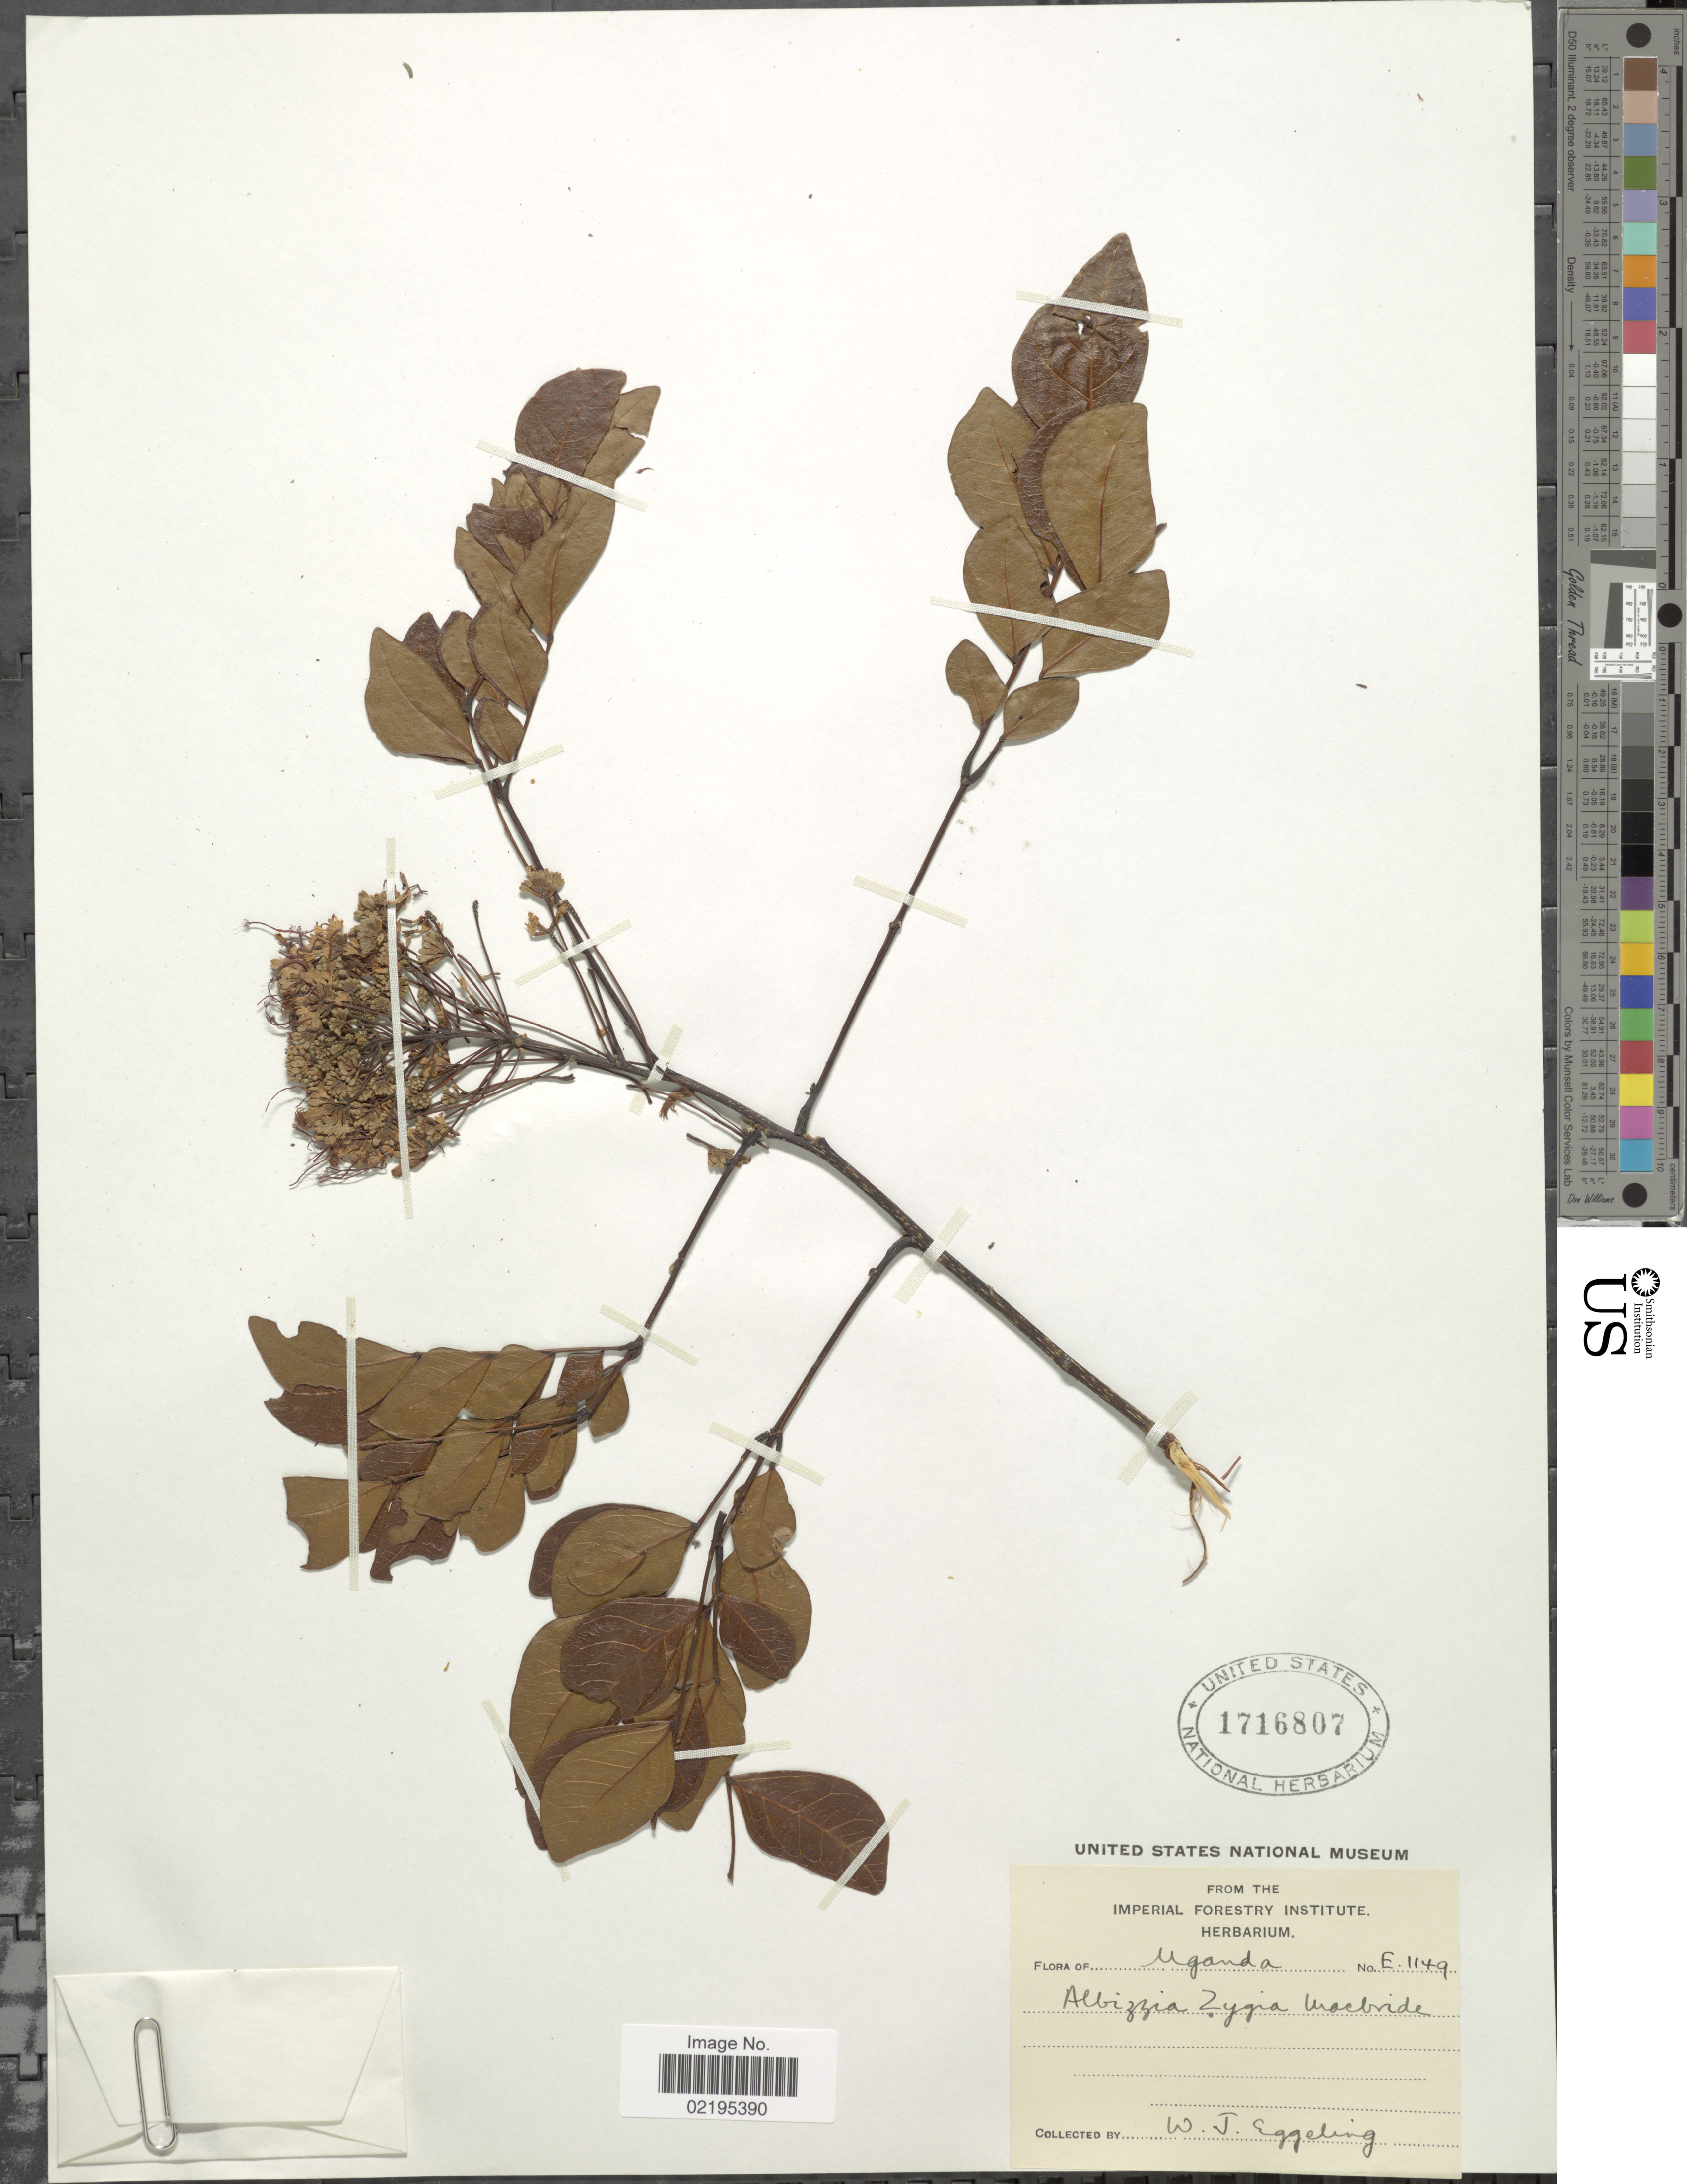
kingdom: Plantae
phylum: Tracheophyta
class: Magnoliopsida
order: Fabales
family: Fabaceae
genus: Albizia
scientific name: Albizia zygia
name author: (DC.) J.F. Macbr.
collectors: W. Eggeling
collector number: E1149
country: Uganda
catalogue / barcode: US 1716807